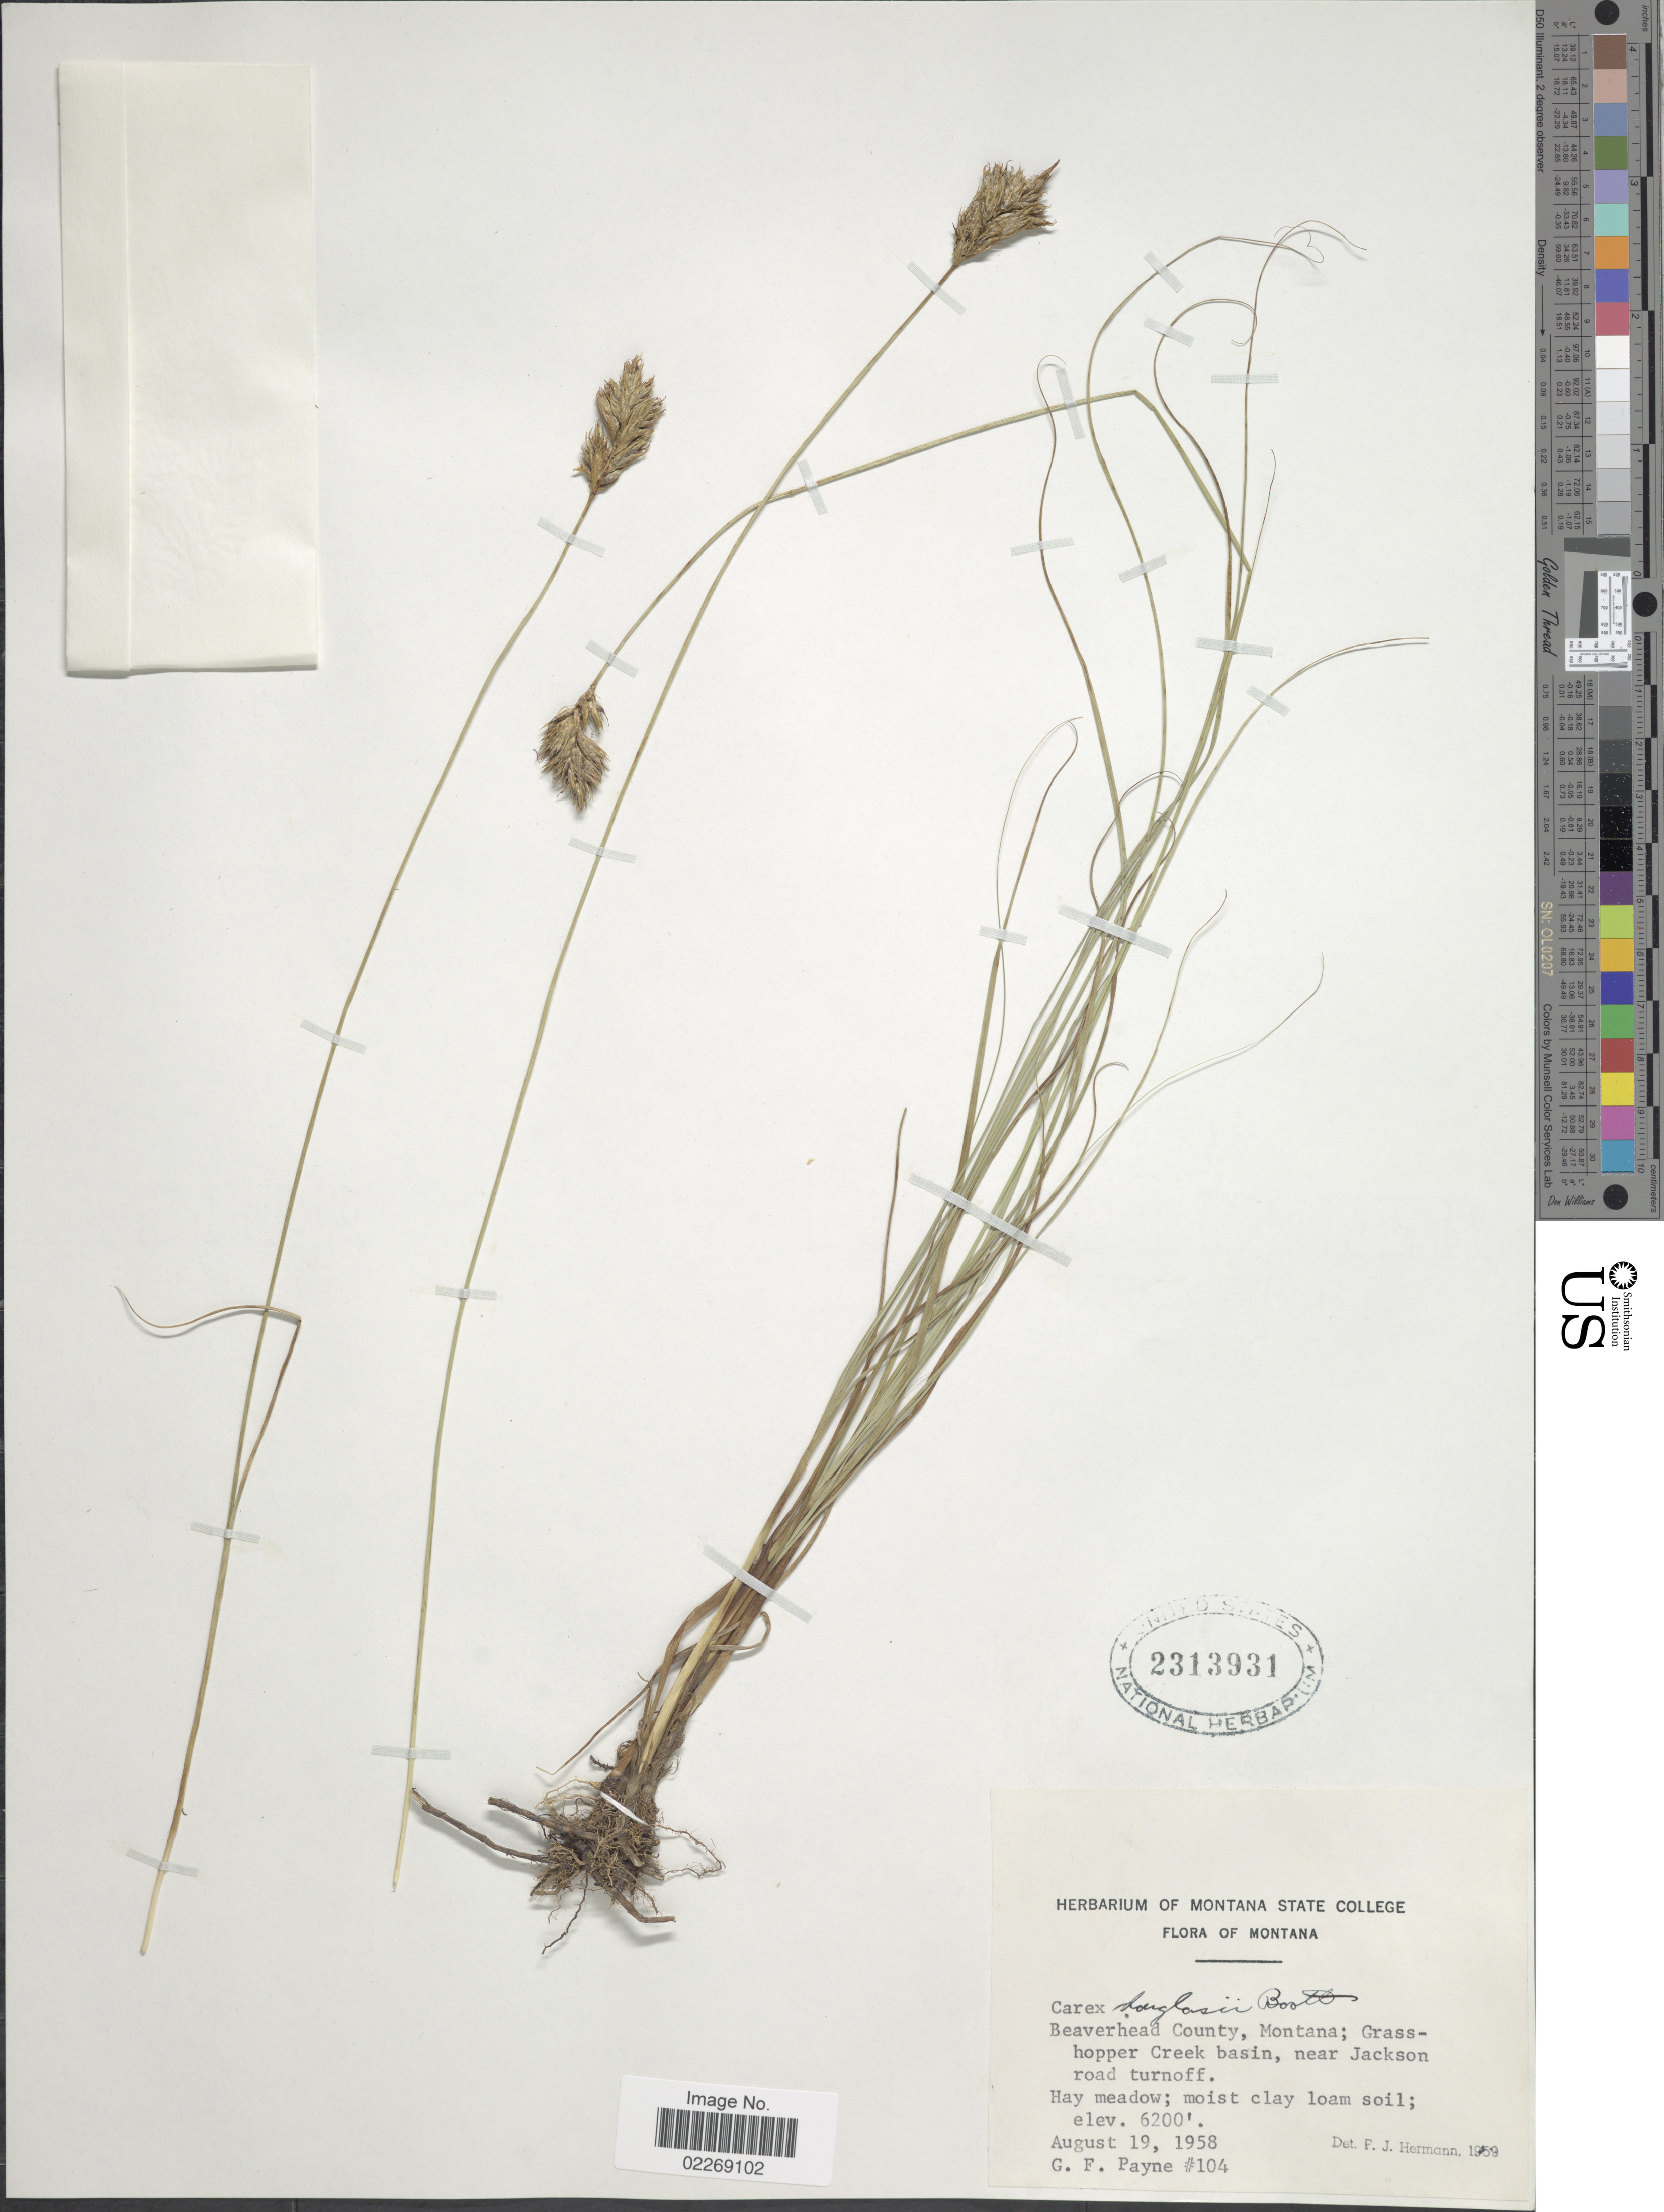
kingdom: Plantae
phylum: Tracheophyta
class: Liliopsida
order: Poales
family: Cyperaceae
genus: Carex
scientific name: Carex douglasii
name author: Boott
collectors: G. Payne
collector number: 104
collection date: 1958-08-19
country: United States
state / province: Montana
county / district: Beaverhead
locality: Grasshopper Creek basin, near Jackson road turnoff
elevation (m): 1890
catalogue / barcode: US 2313931